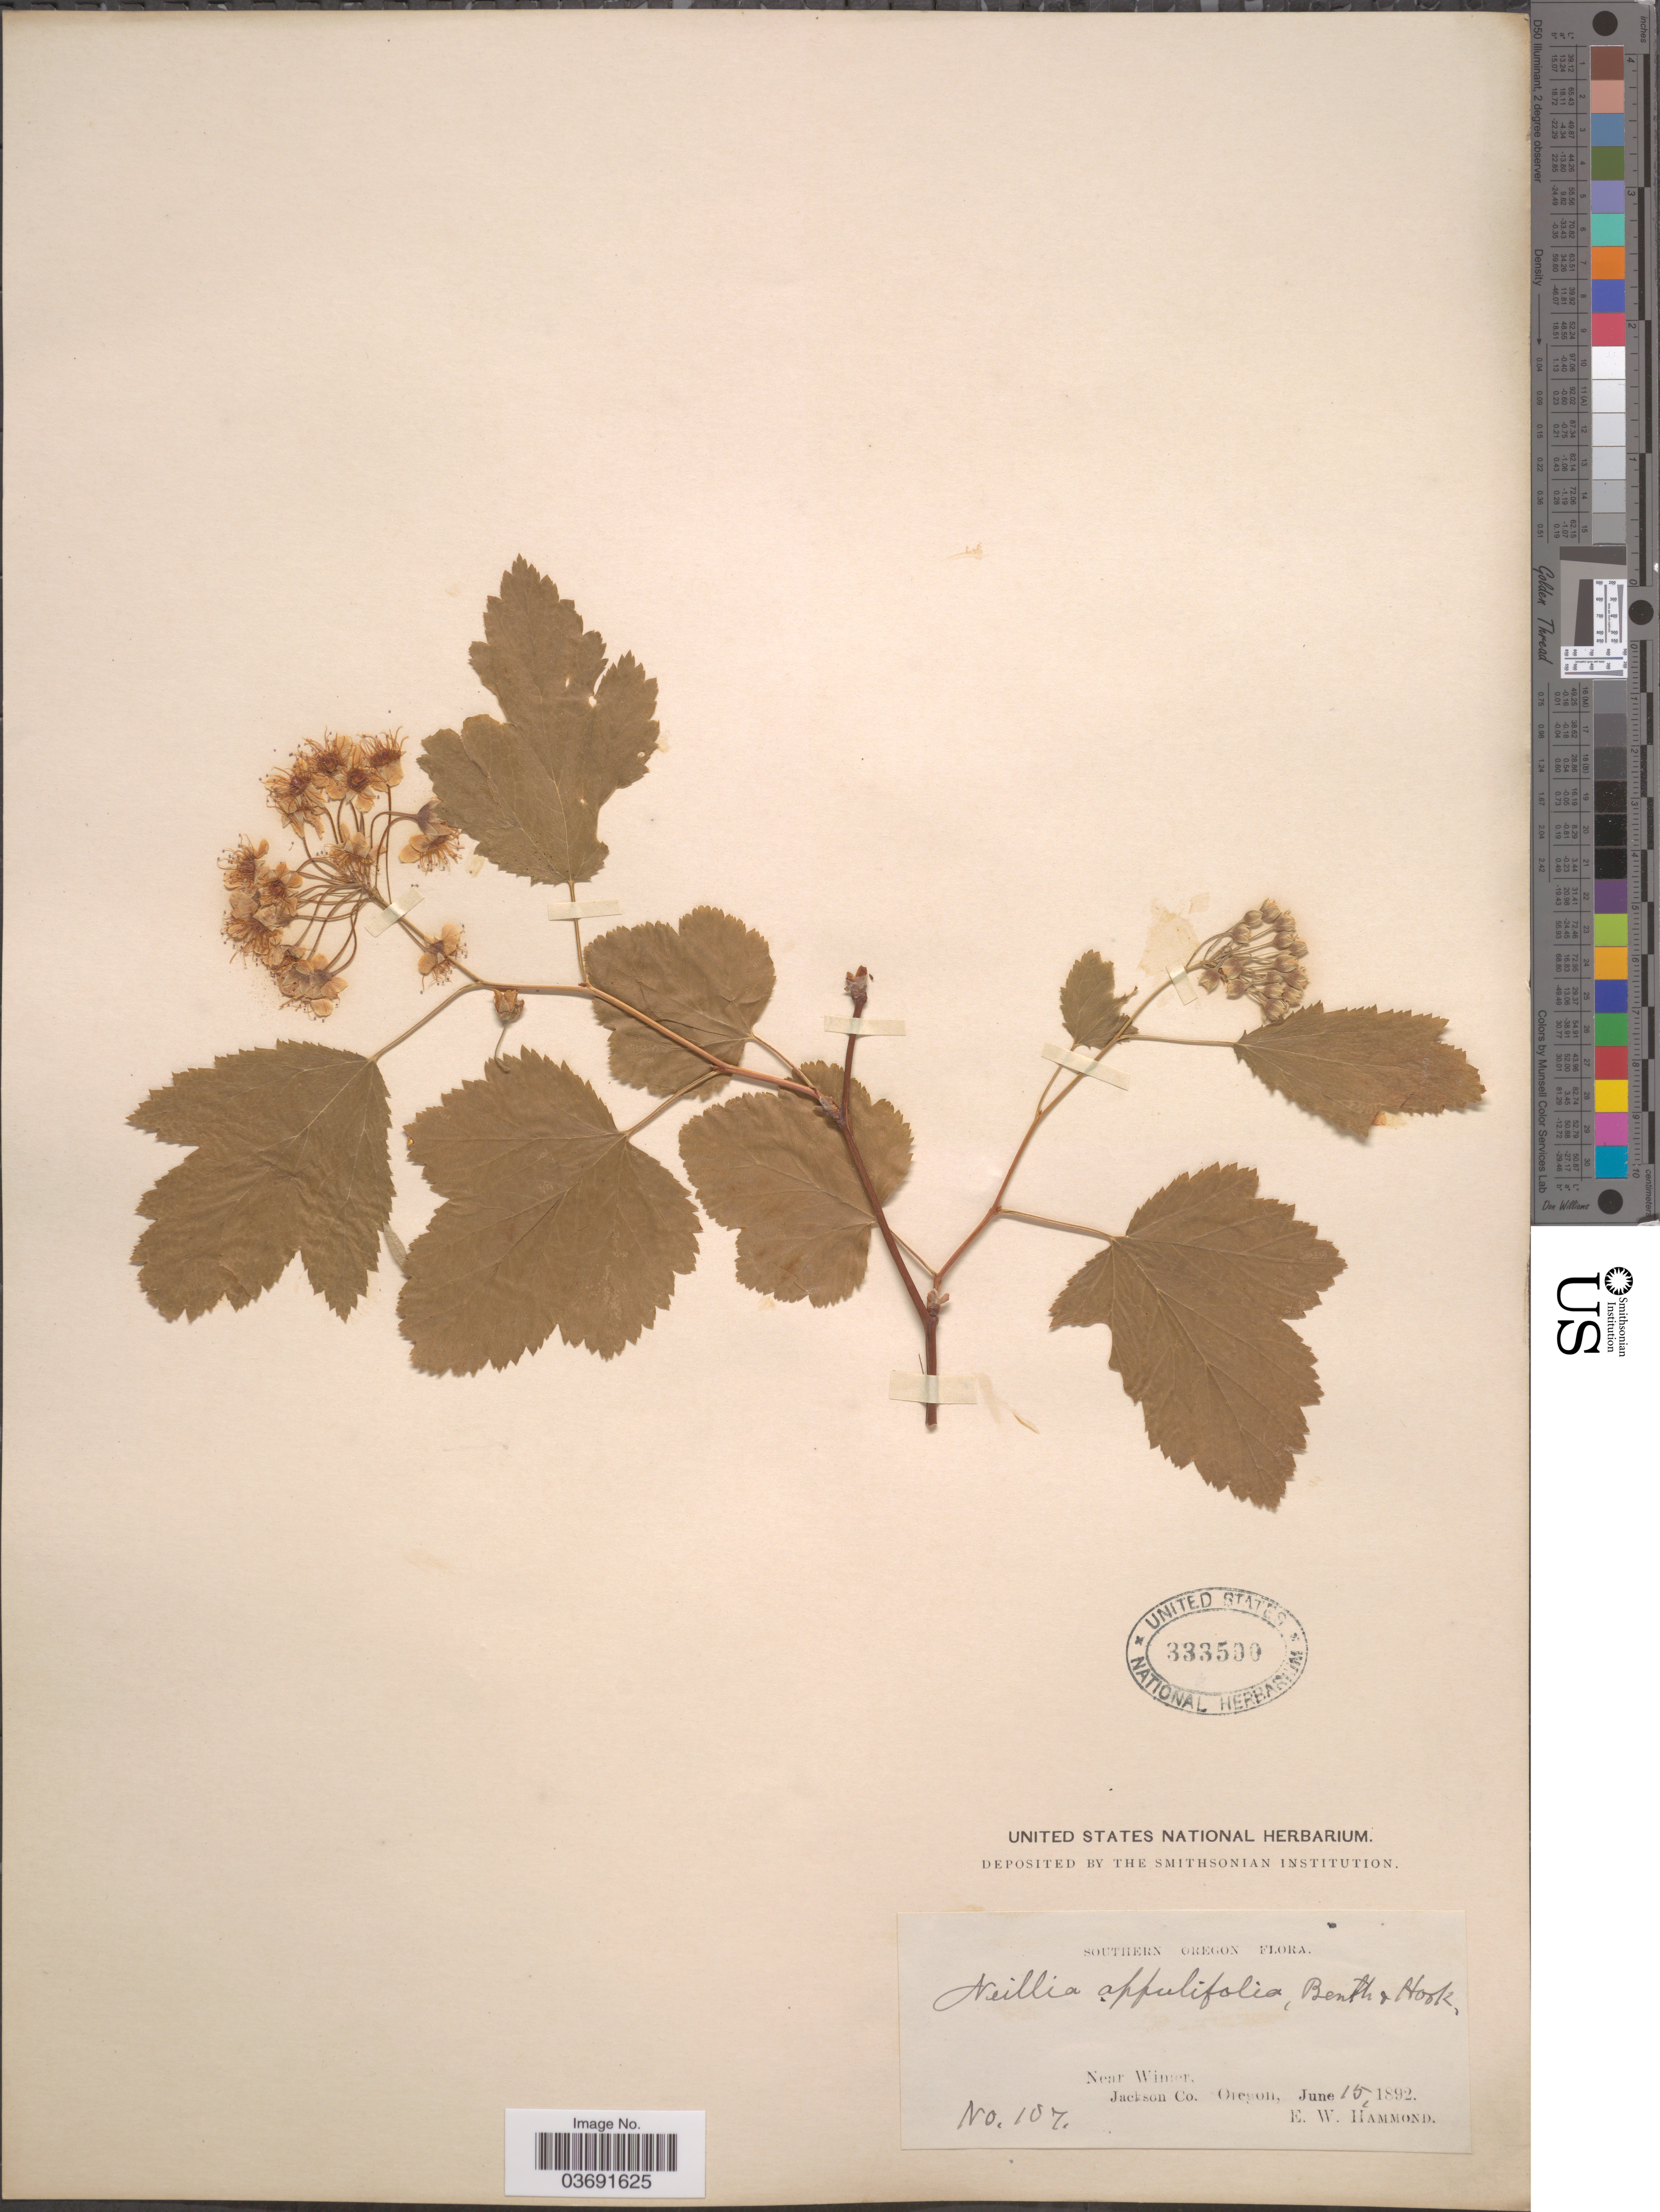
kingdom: Plantae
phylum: Tracheophyta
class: Magnoliopsida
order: Rosales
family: Rosaceae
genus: Physocarpus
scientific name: Physocarpus capitatus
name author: (Pursh) Kuntze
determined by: Strong, Mark T., (BOT), Smithsonian Institution - National Museum of Natural History (UNITED STATES)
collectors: E. Hammond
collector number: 107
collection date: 1892-06-15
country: United States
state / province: Oregon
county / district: Jackson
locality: Southern Oregon. Near Wimer, Jackson Co.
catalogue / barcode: US 333500